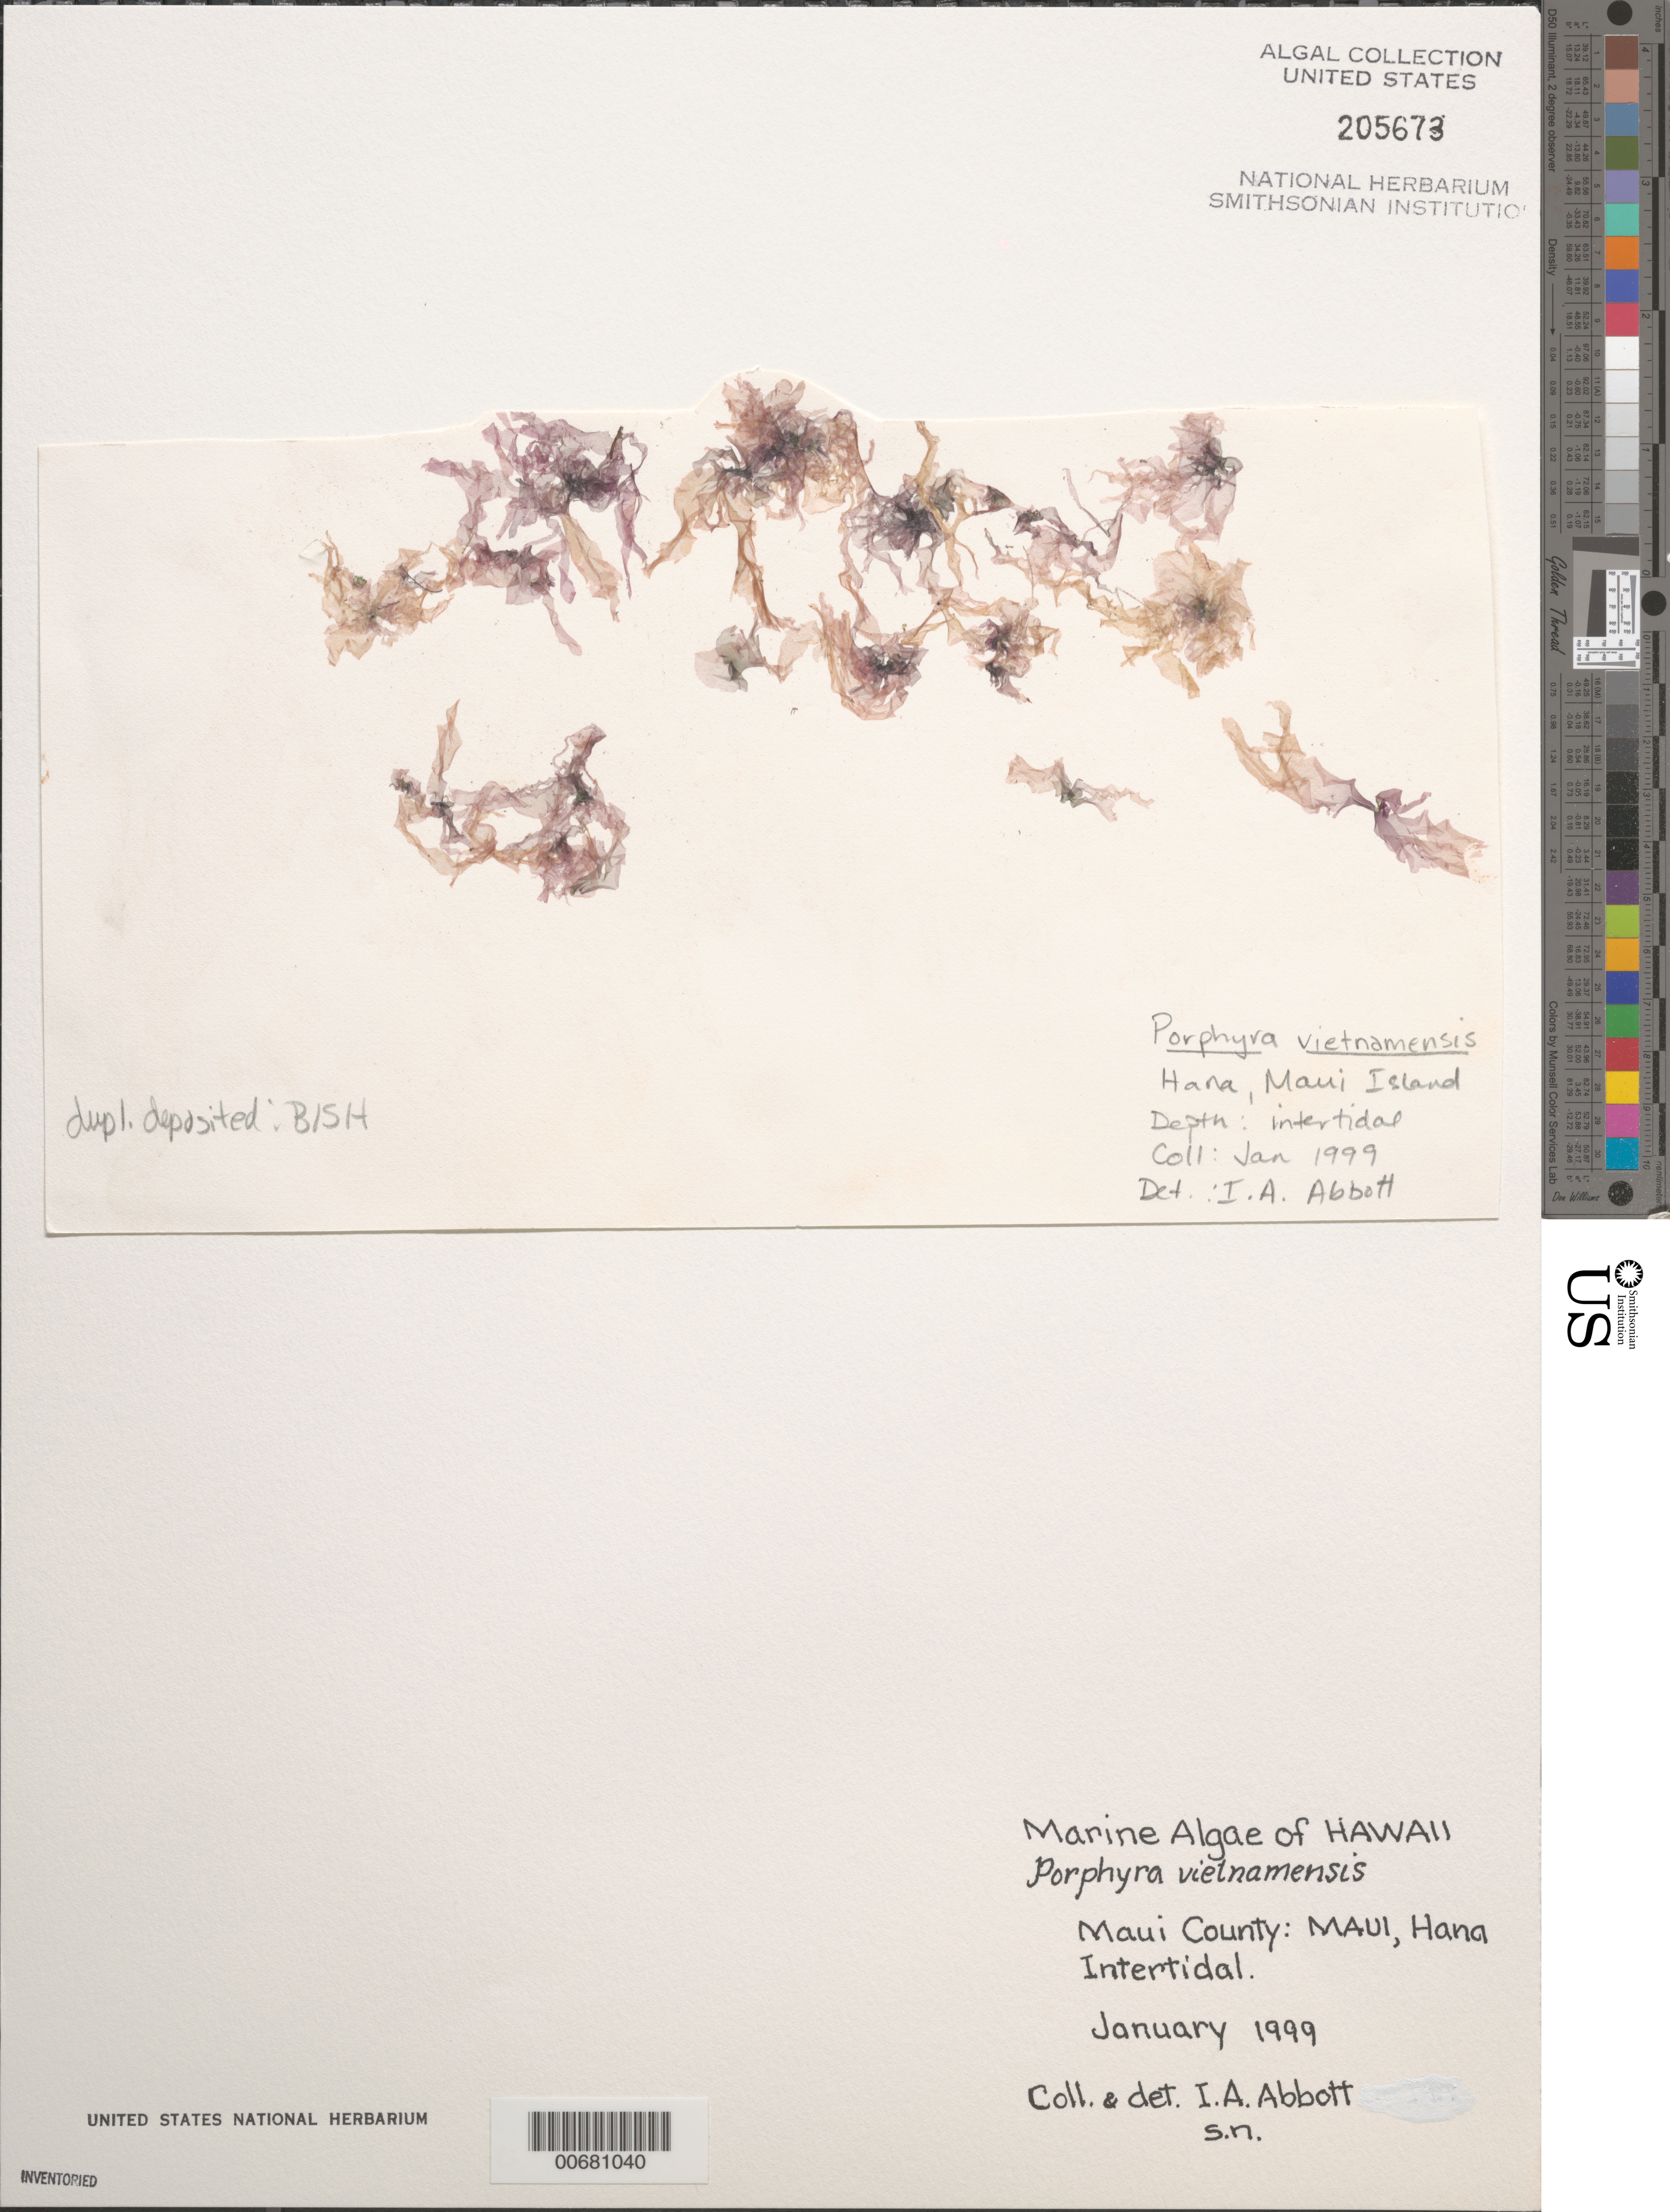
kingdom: Plantae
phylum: Rhodophyta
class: Bangiophyceae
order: Bangiales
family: Bangiaceae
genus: Porphyra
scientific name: Porphyra vietnamensis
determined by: Abbott, Isabella A.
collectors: I. A. Abbott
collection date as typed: Jan 1999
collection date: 1999-01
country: United States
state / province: Hawaii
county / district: Maui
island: Maui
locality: Hana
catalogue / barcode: US 205673